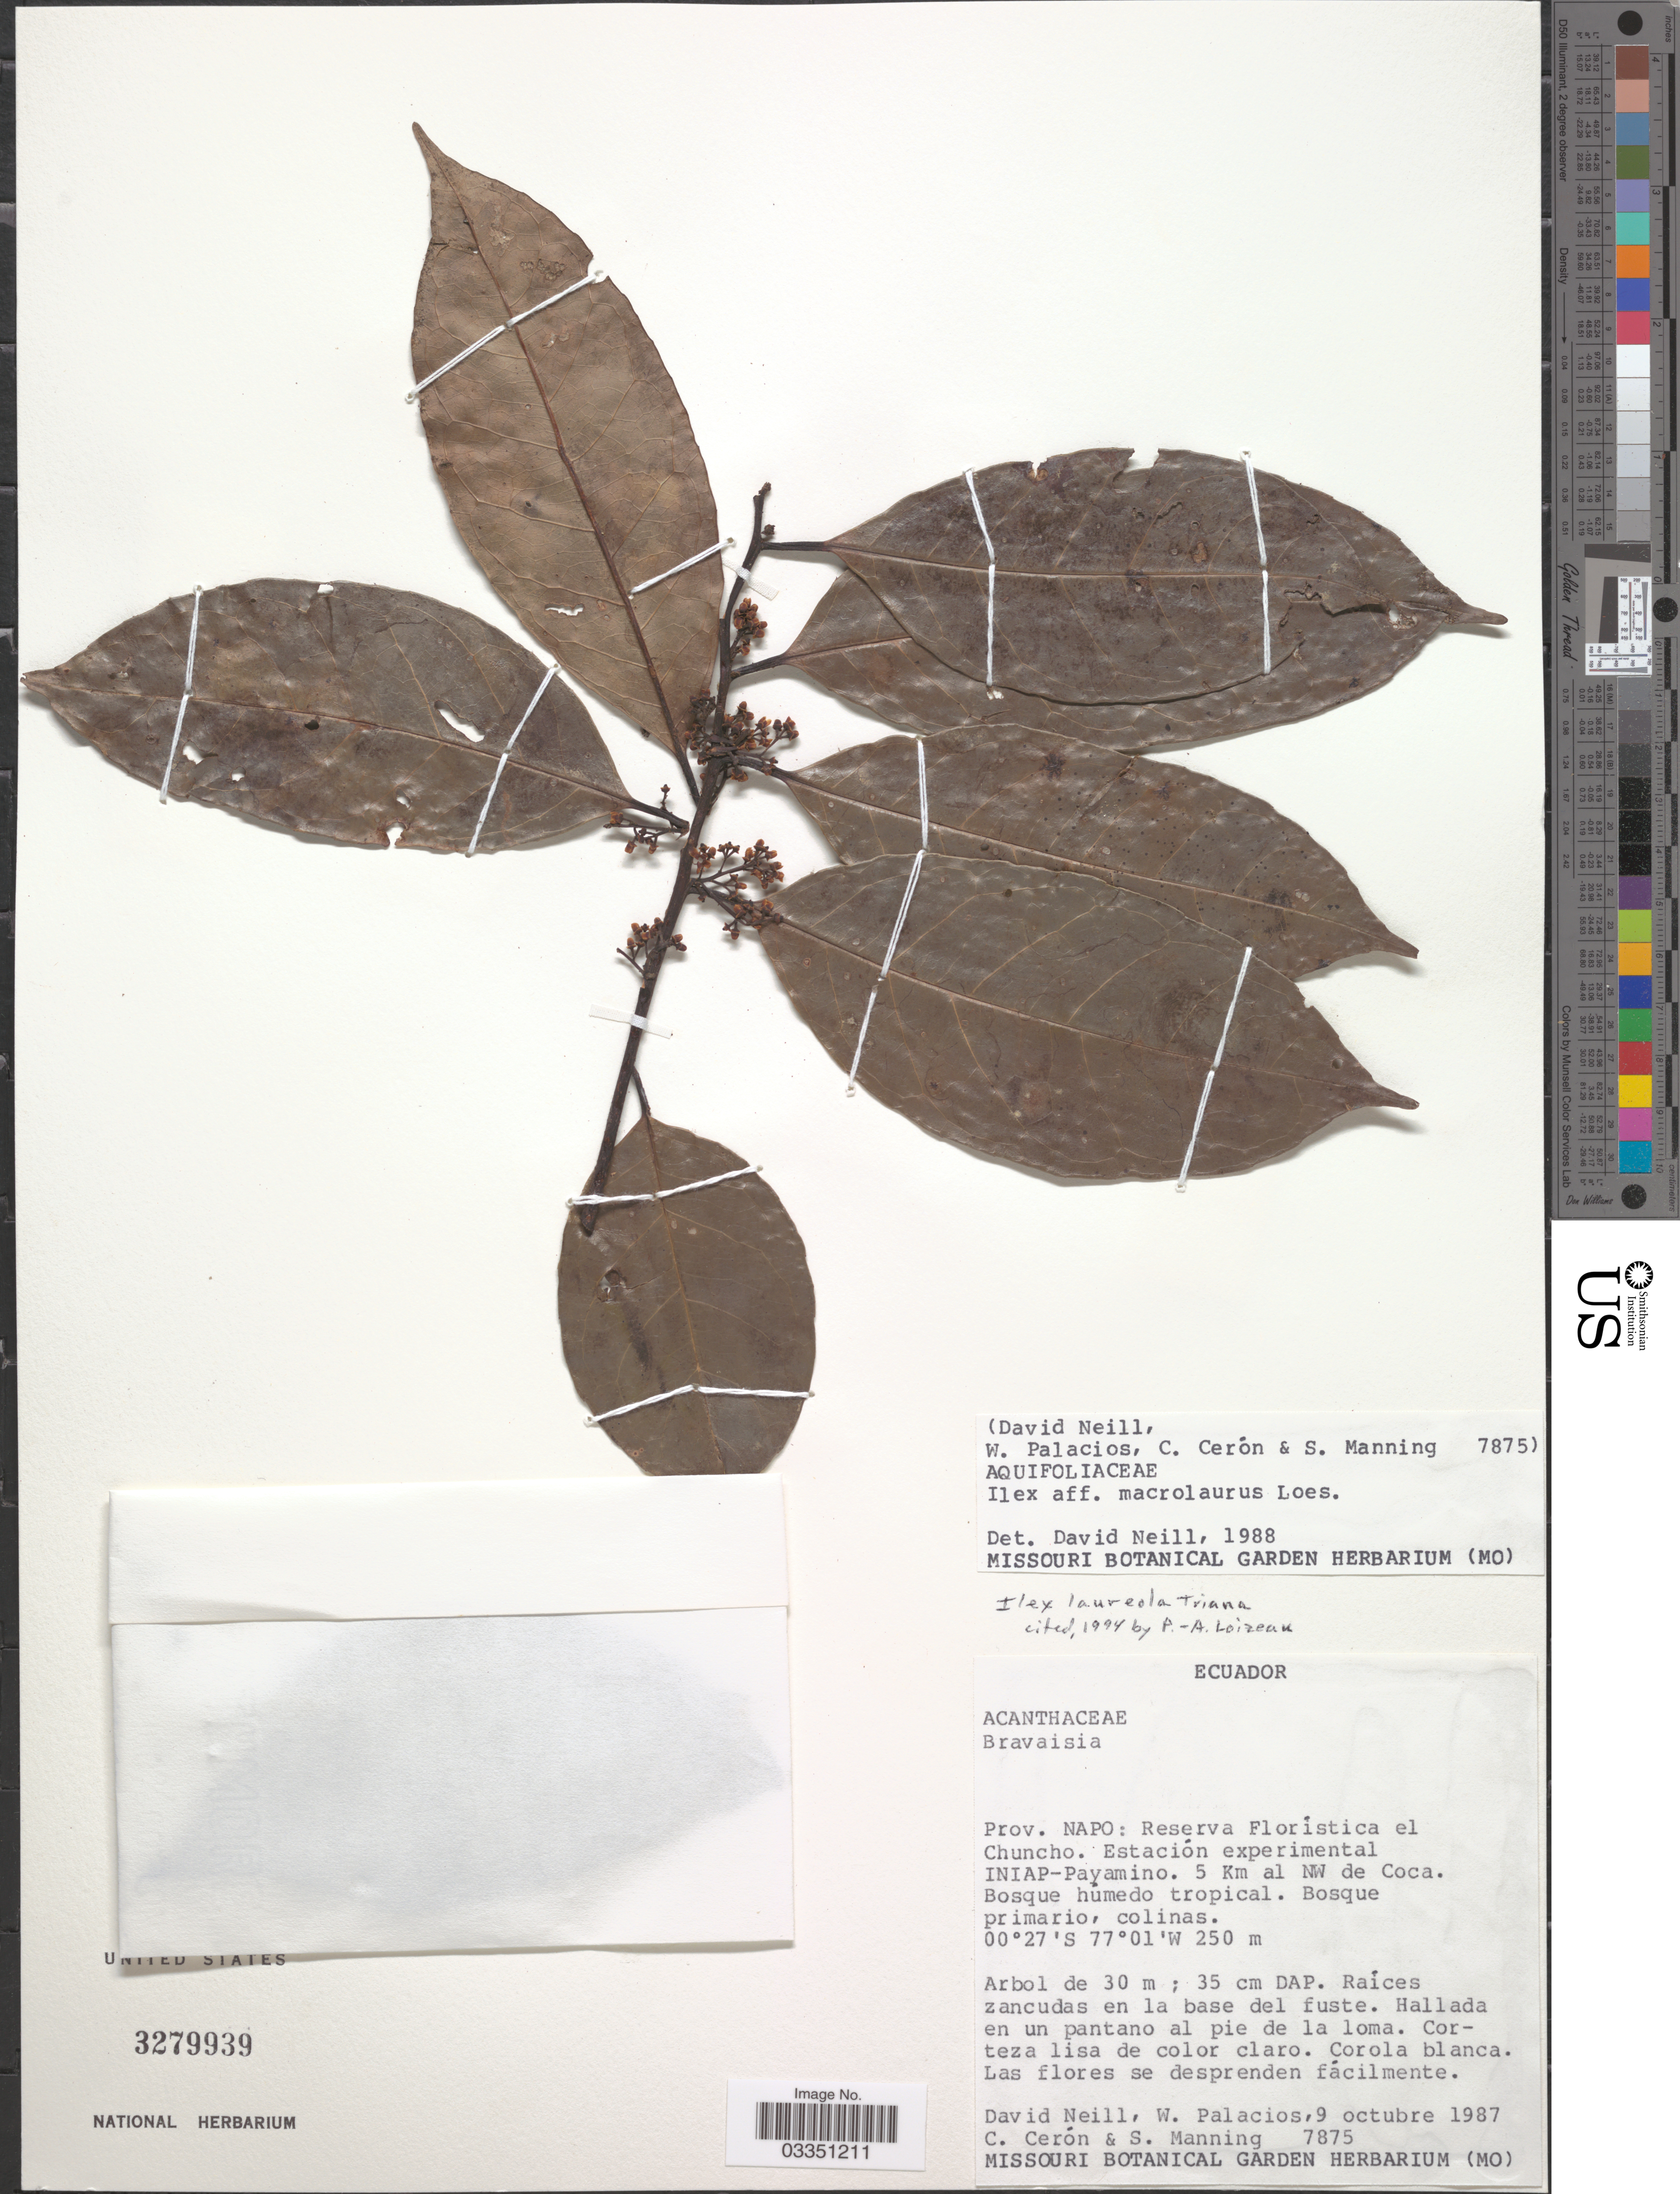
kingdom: Plantae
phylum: Tracheophyta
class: Magnoliopsida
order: Aquifoliales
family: Aquifoliaceae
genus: Ilex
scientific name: Ilex laureola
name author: Triana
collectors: D. Neill, W. Palacios, C. E. Cerón M. & S. Manning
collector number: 7875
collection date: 1987-10-09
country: Ecuador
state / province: Napo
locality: Reserva Florística el Chuncho. Estación experimental INIAP-Payamino. 5 Km al NW de Coca.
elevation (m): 250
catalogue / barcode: US 3279939